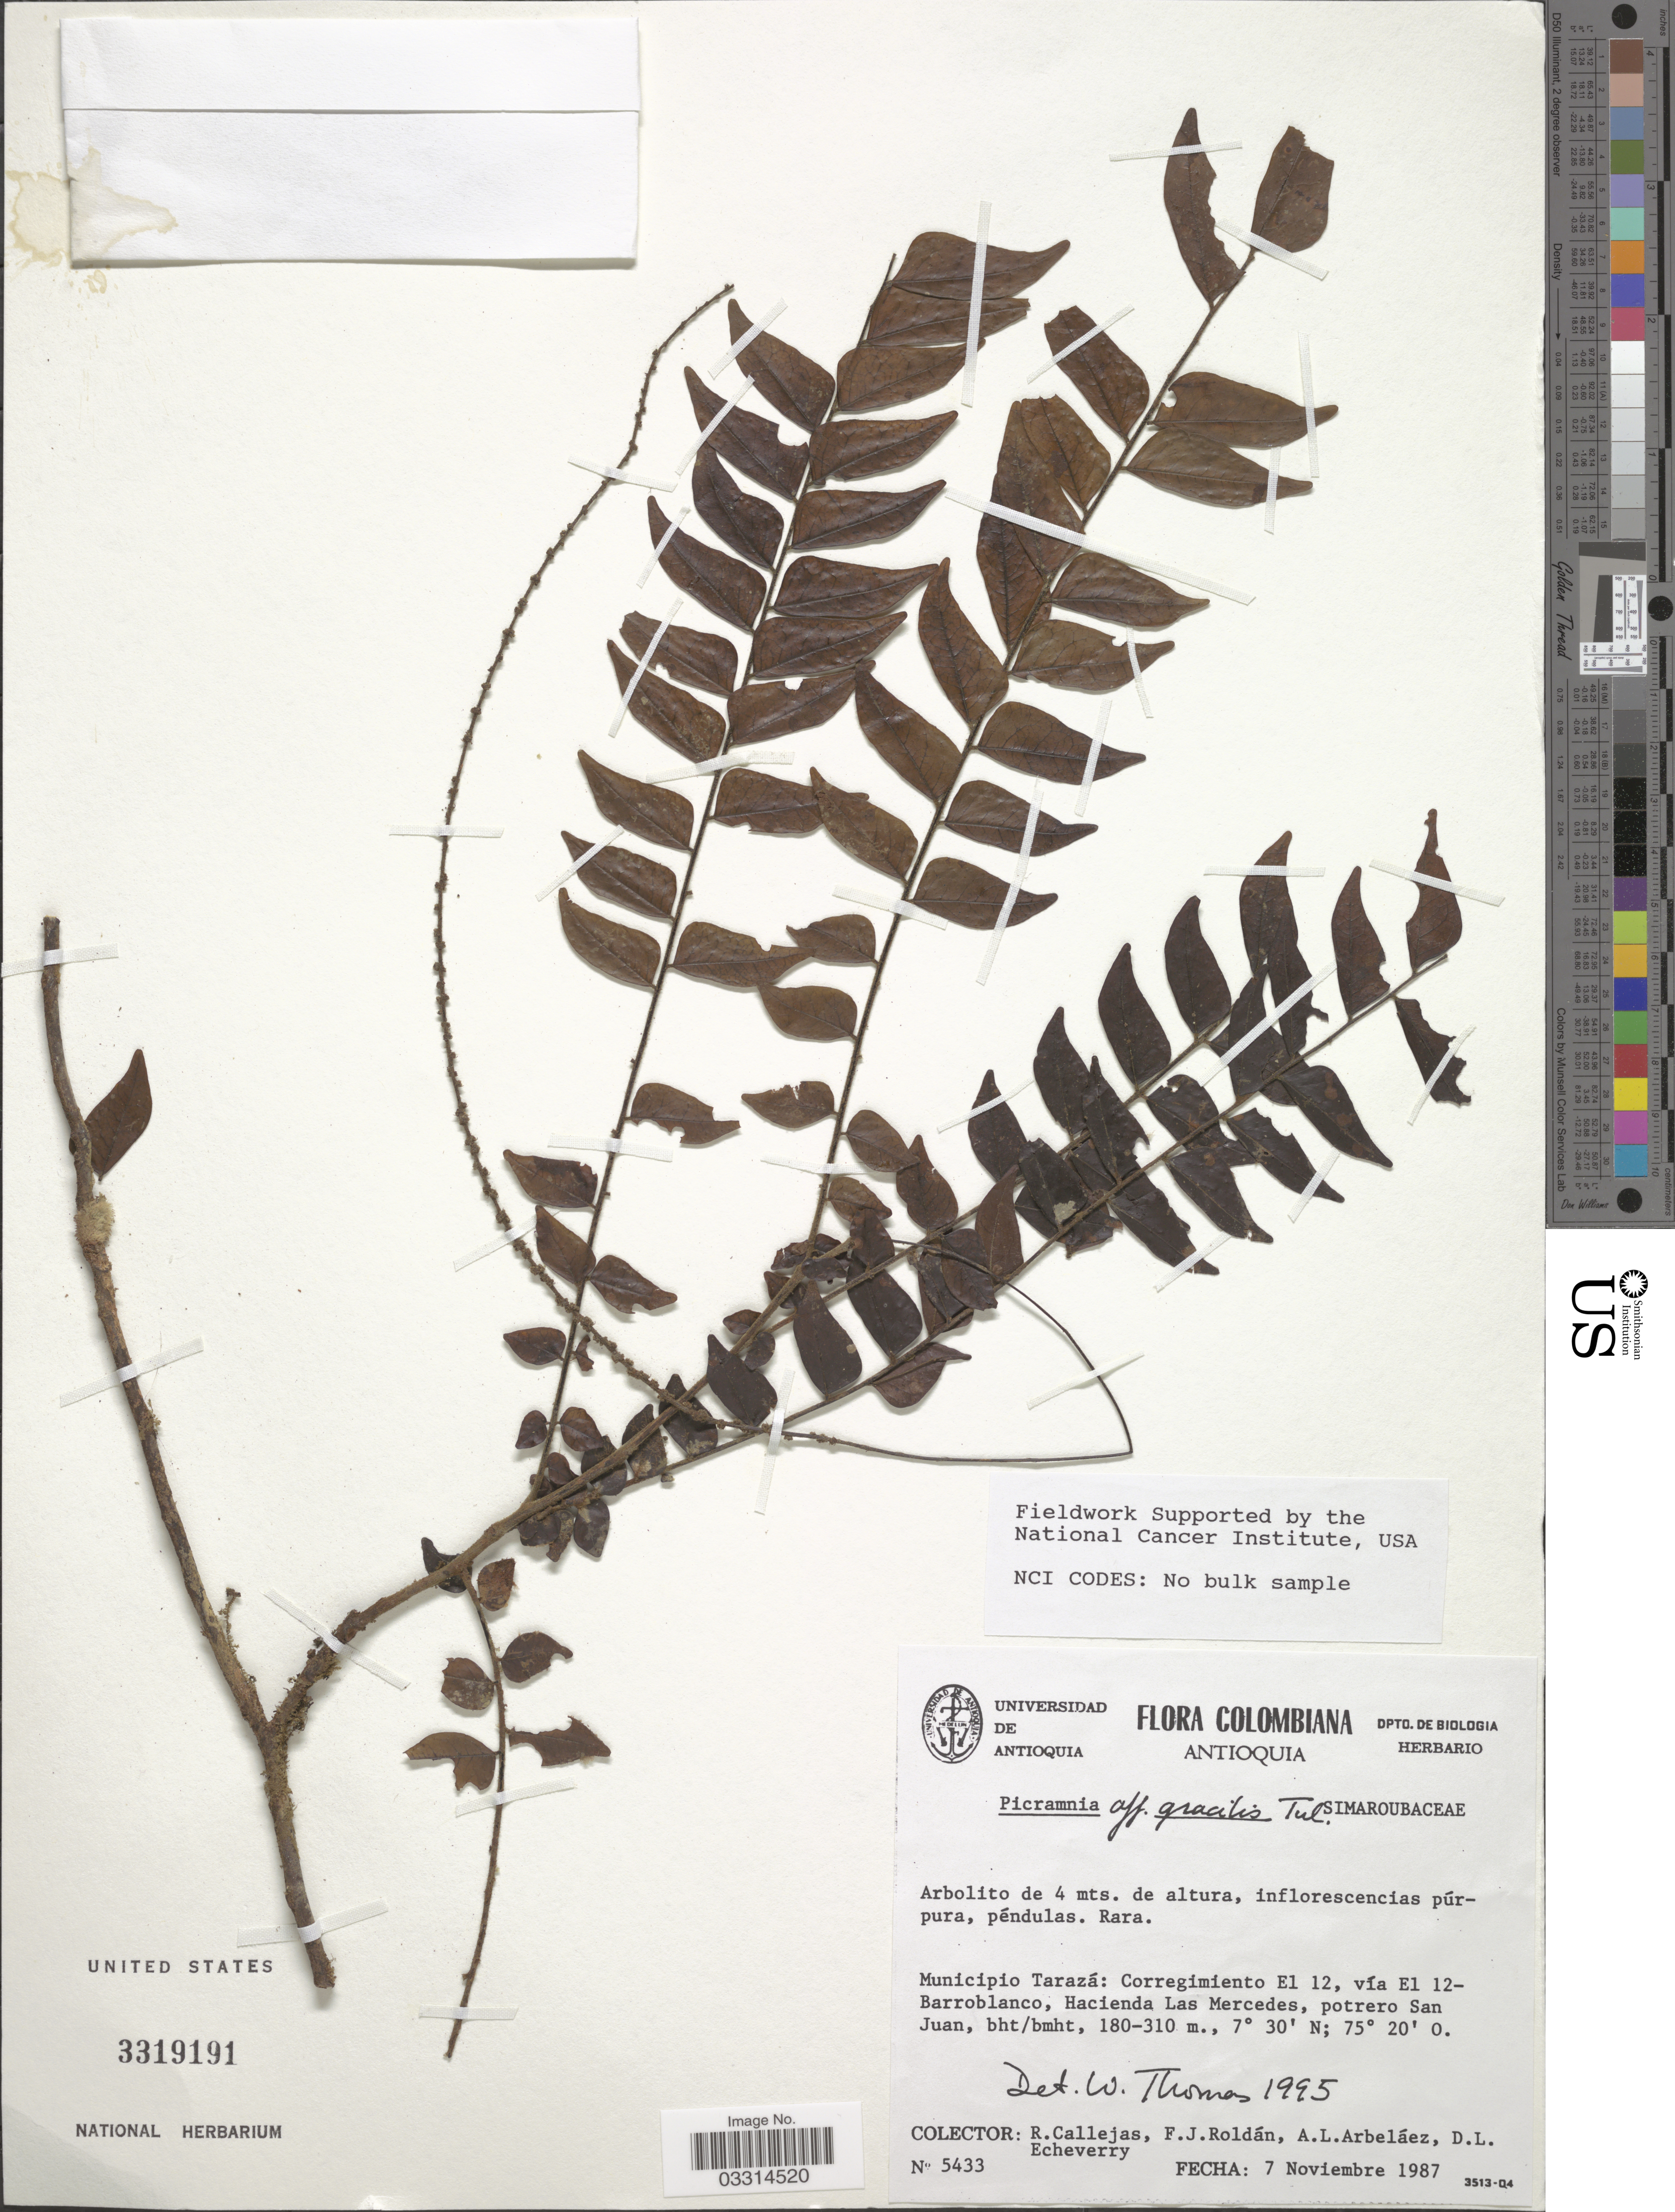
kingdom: Plantae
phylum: Tracheophyta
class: Magnoliopsida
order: Picramniales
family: Picramniaceae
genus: Picramnia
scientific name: Picramnia gracilis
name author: Tul.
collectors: R. Callejas, F. J. Roldán, A. Arbeláez Alvarez & D. Echeverry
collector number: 5433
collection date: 1987-11-07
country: Colombia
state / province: Antioquia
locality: Municipio Tarazá: Corregimiente El 12, vía El 12-Barroblanco, Hacienda Las Mercedes, potrero San Juan.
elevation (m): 180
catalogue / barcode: US 3319191